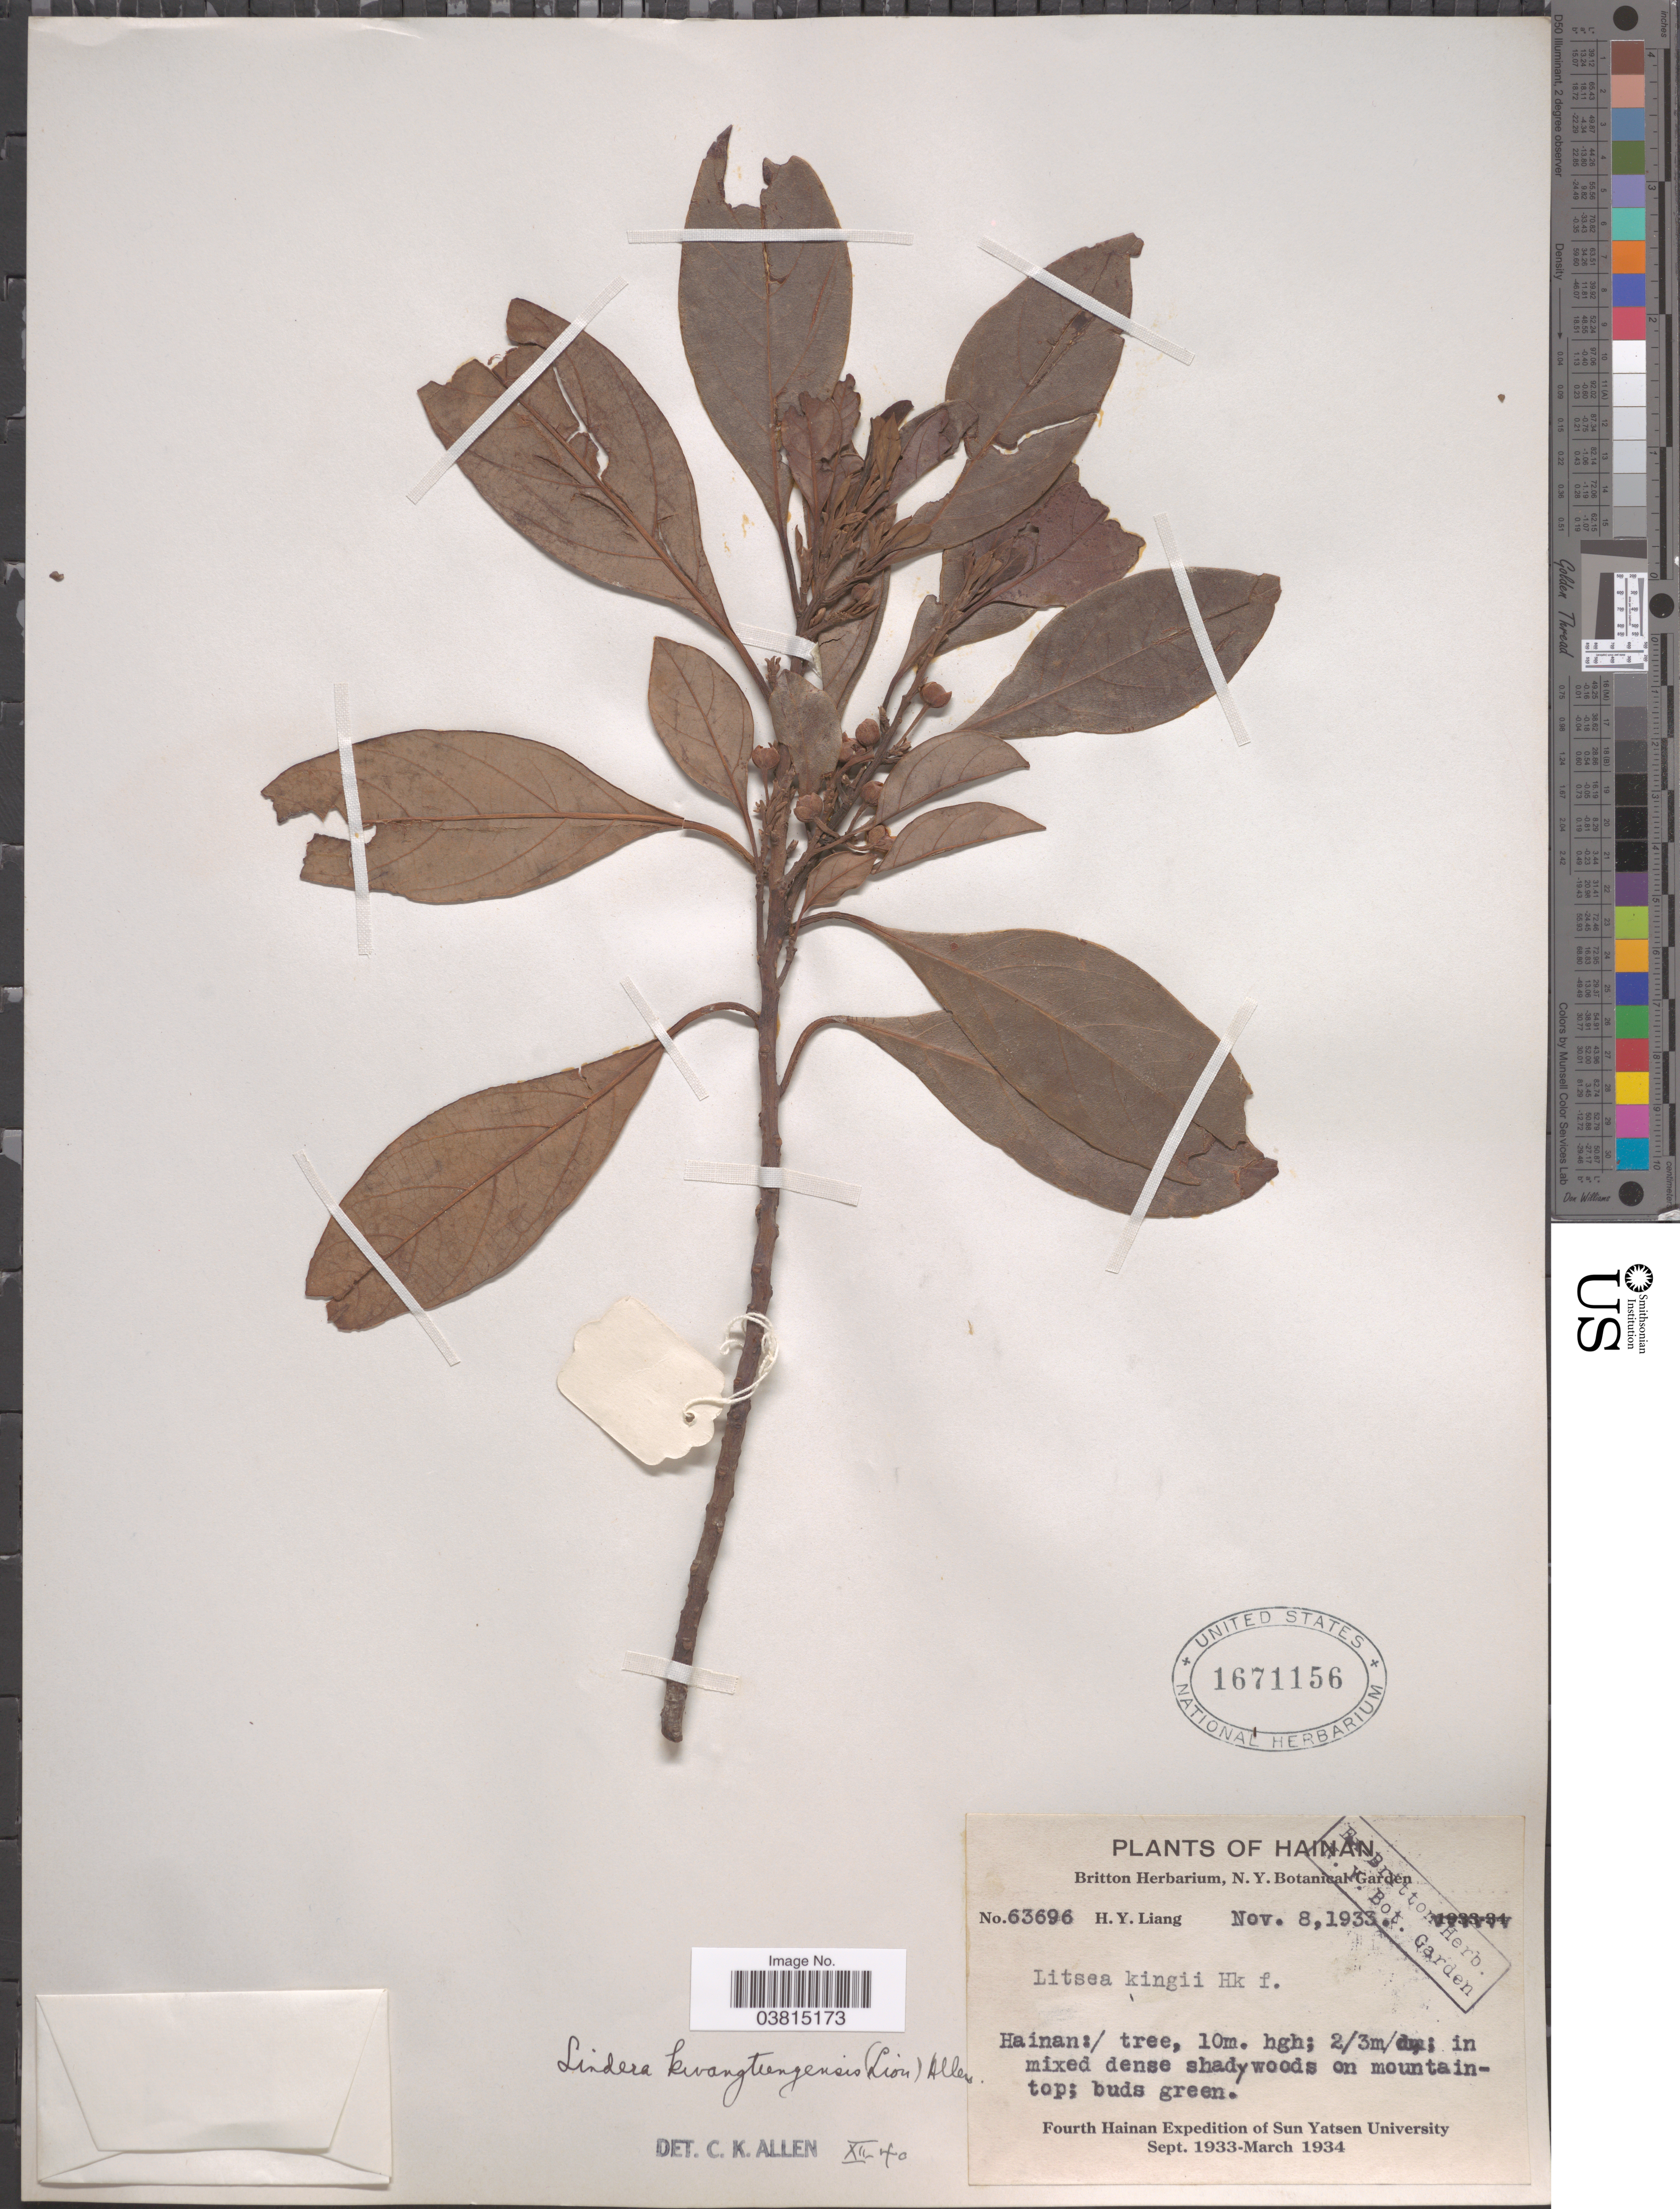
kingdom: Plantae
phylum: Tracheophyta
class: Magnoliopsida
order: Laurales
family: Lauraceae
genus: Lindera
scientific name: Lindera kwangtungensis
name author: (Liou) C.K. Allen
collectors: H. Y. Liang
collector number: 63696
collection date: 1933-11-08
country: China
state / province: Hainan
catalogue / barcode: US 1671156